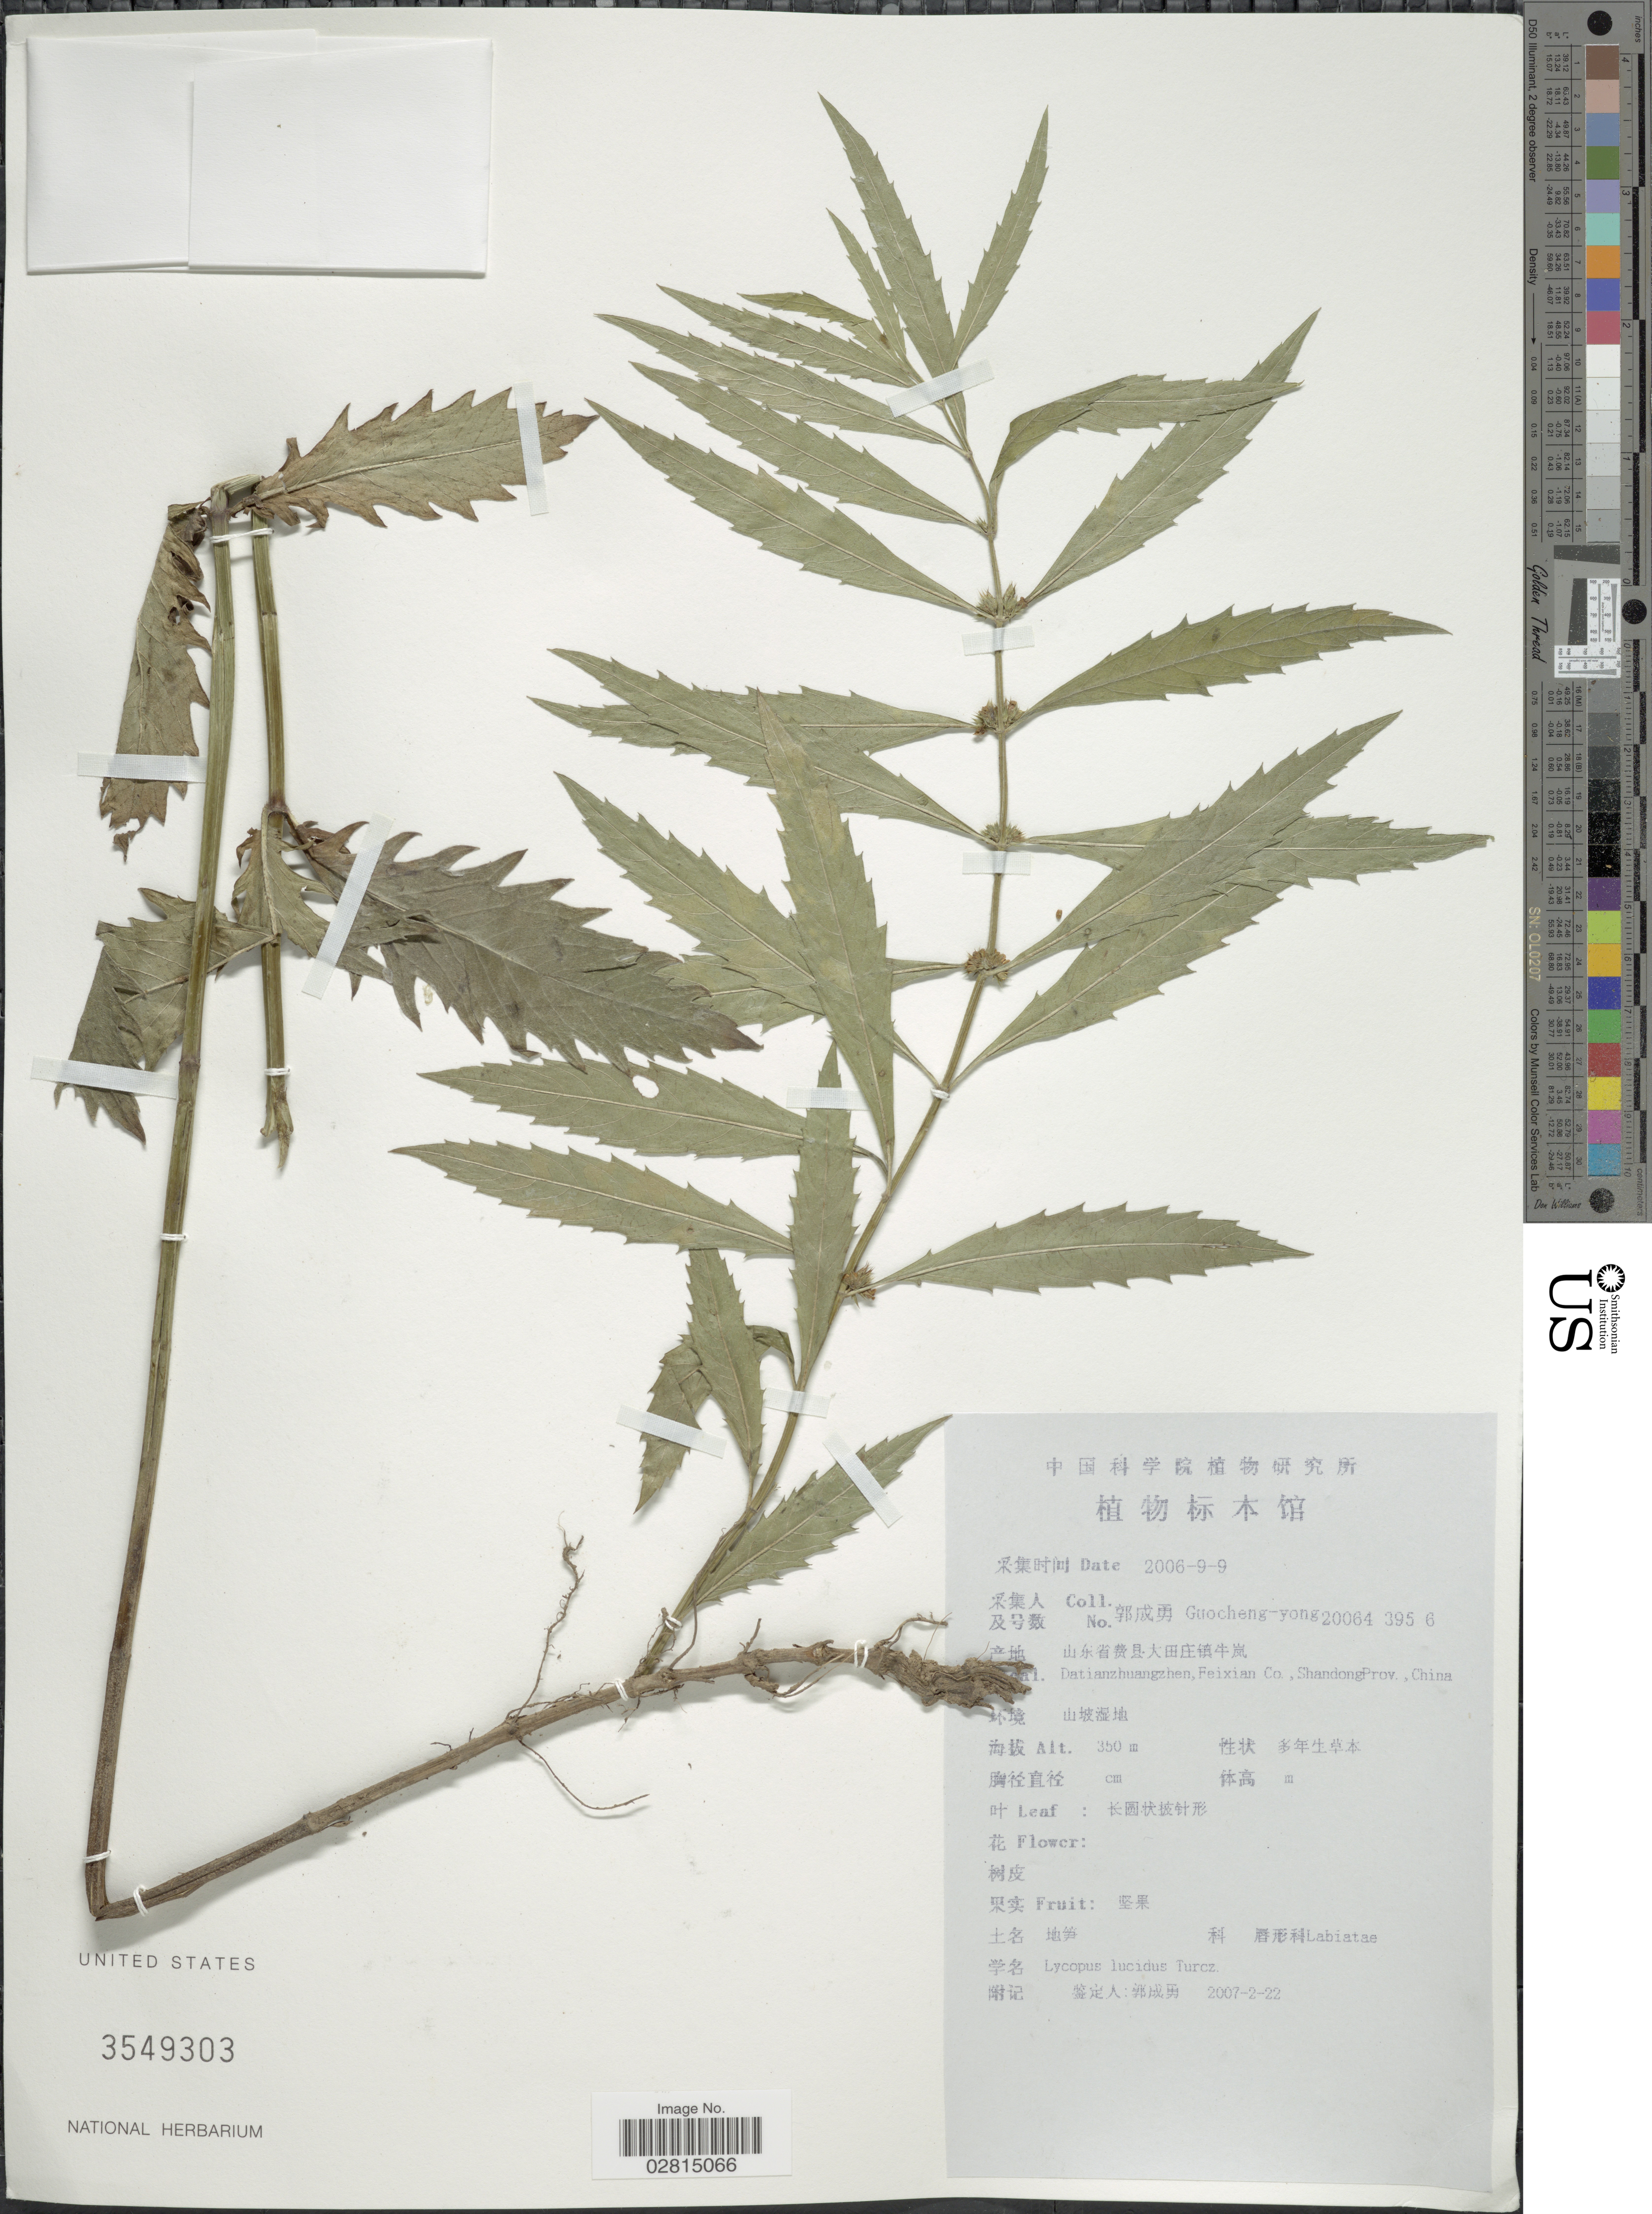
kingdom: Plantae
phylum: Tracheophyta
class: Magnoliopsida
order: Lamiales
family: Lamiaceae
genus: Lycopus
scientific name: Lycopus lucidus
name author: Turcz. ex Benth.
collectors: Guo cheng-yong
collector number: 20064 395 6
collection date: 2006-09-09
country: China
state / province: Shandong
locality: Datianzhuangzhen, Feixian Co.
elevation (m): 350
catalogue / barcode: US 3549303